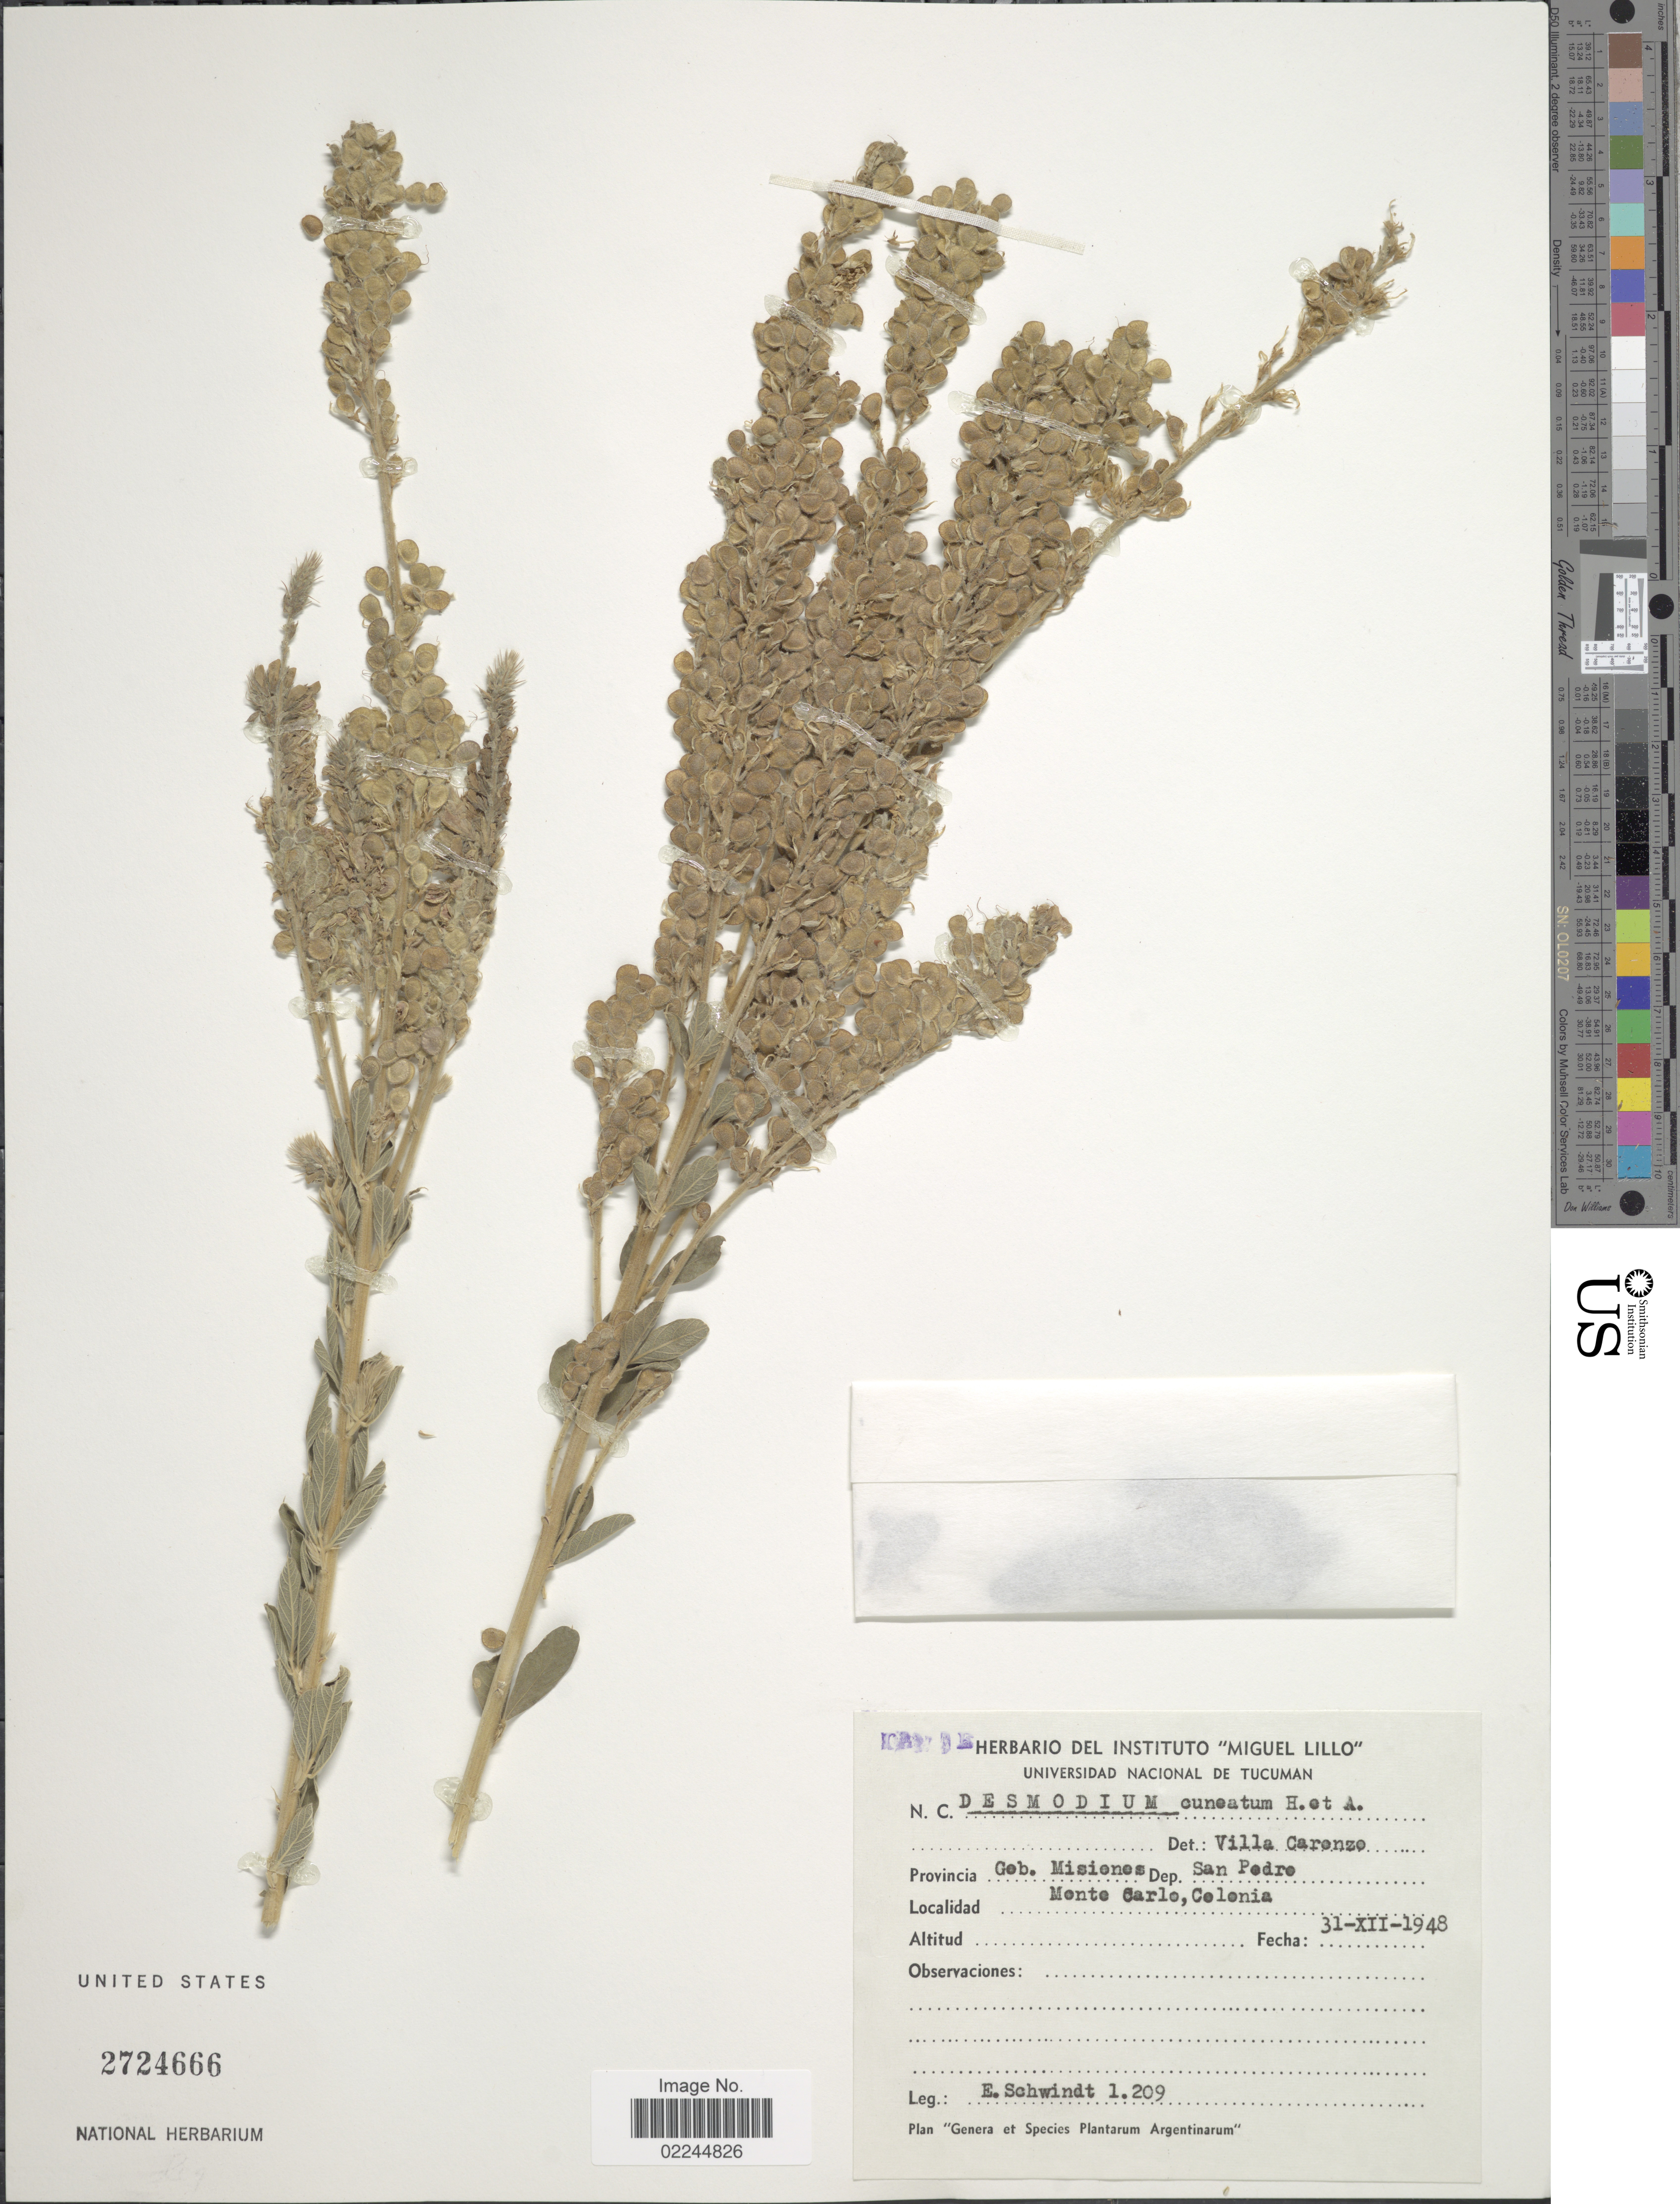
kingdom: Plantae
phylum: Tracheophyta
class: Magnoliopsida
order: Fabales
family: Fabaceae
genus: Desmodium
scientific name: Desmodium cuneatum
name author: Hook. & Arn.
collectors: E. Schwindt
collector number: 1209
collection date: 1948-12-31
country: Argentina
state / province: Misiones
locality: Dep. San Pedro, Monte Carlo, Colonia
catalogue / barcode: US 2724666